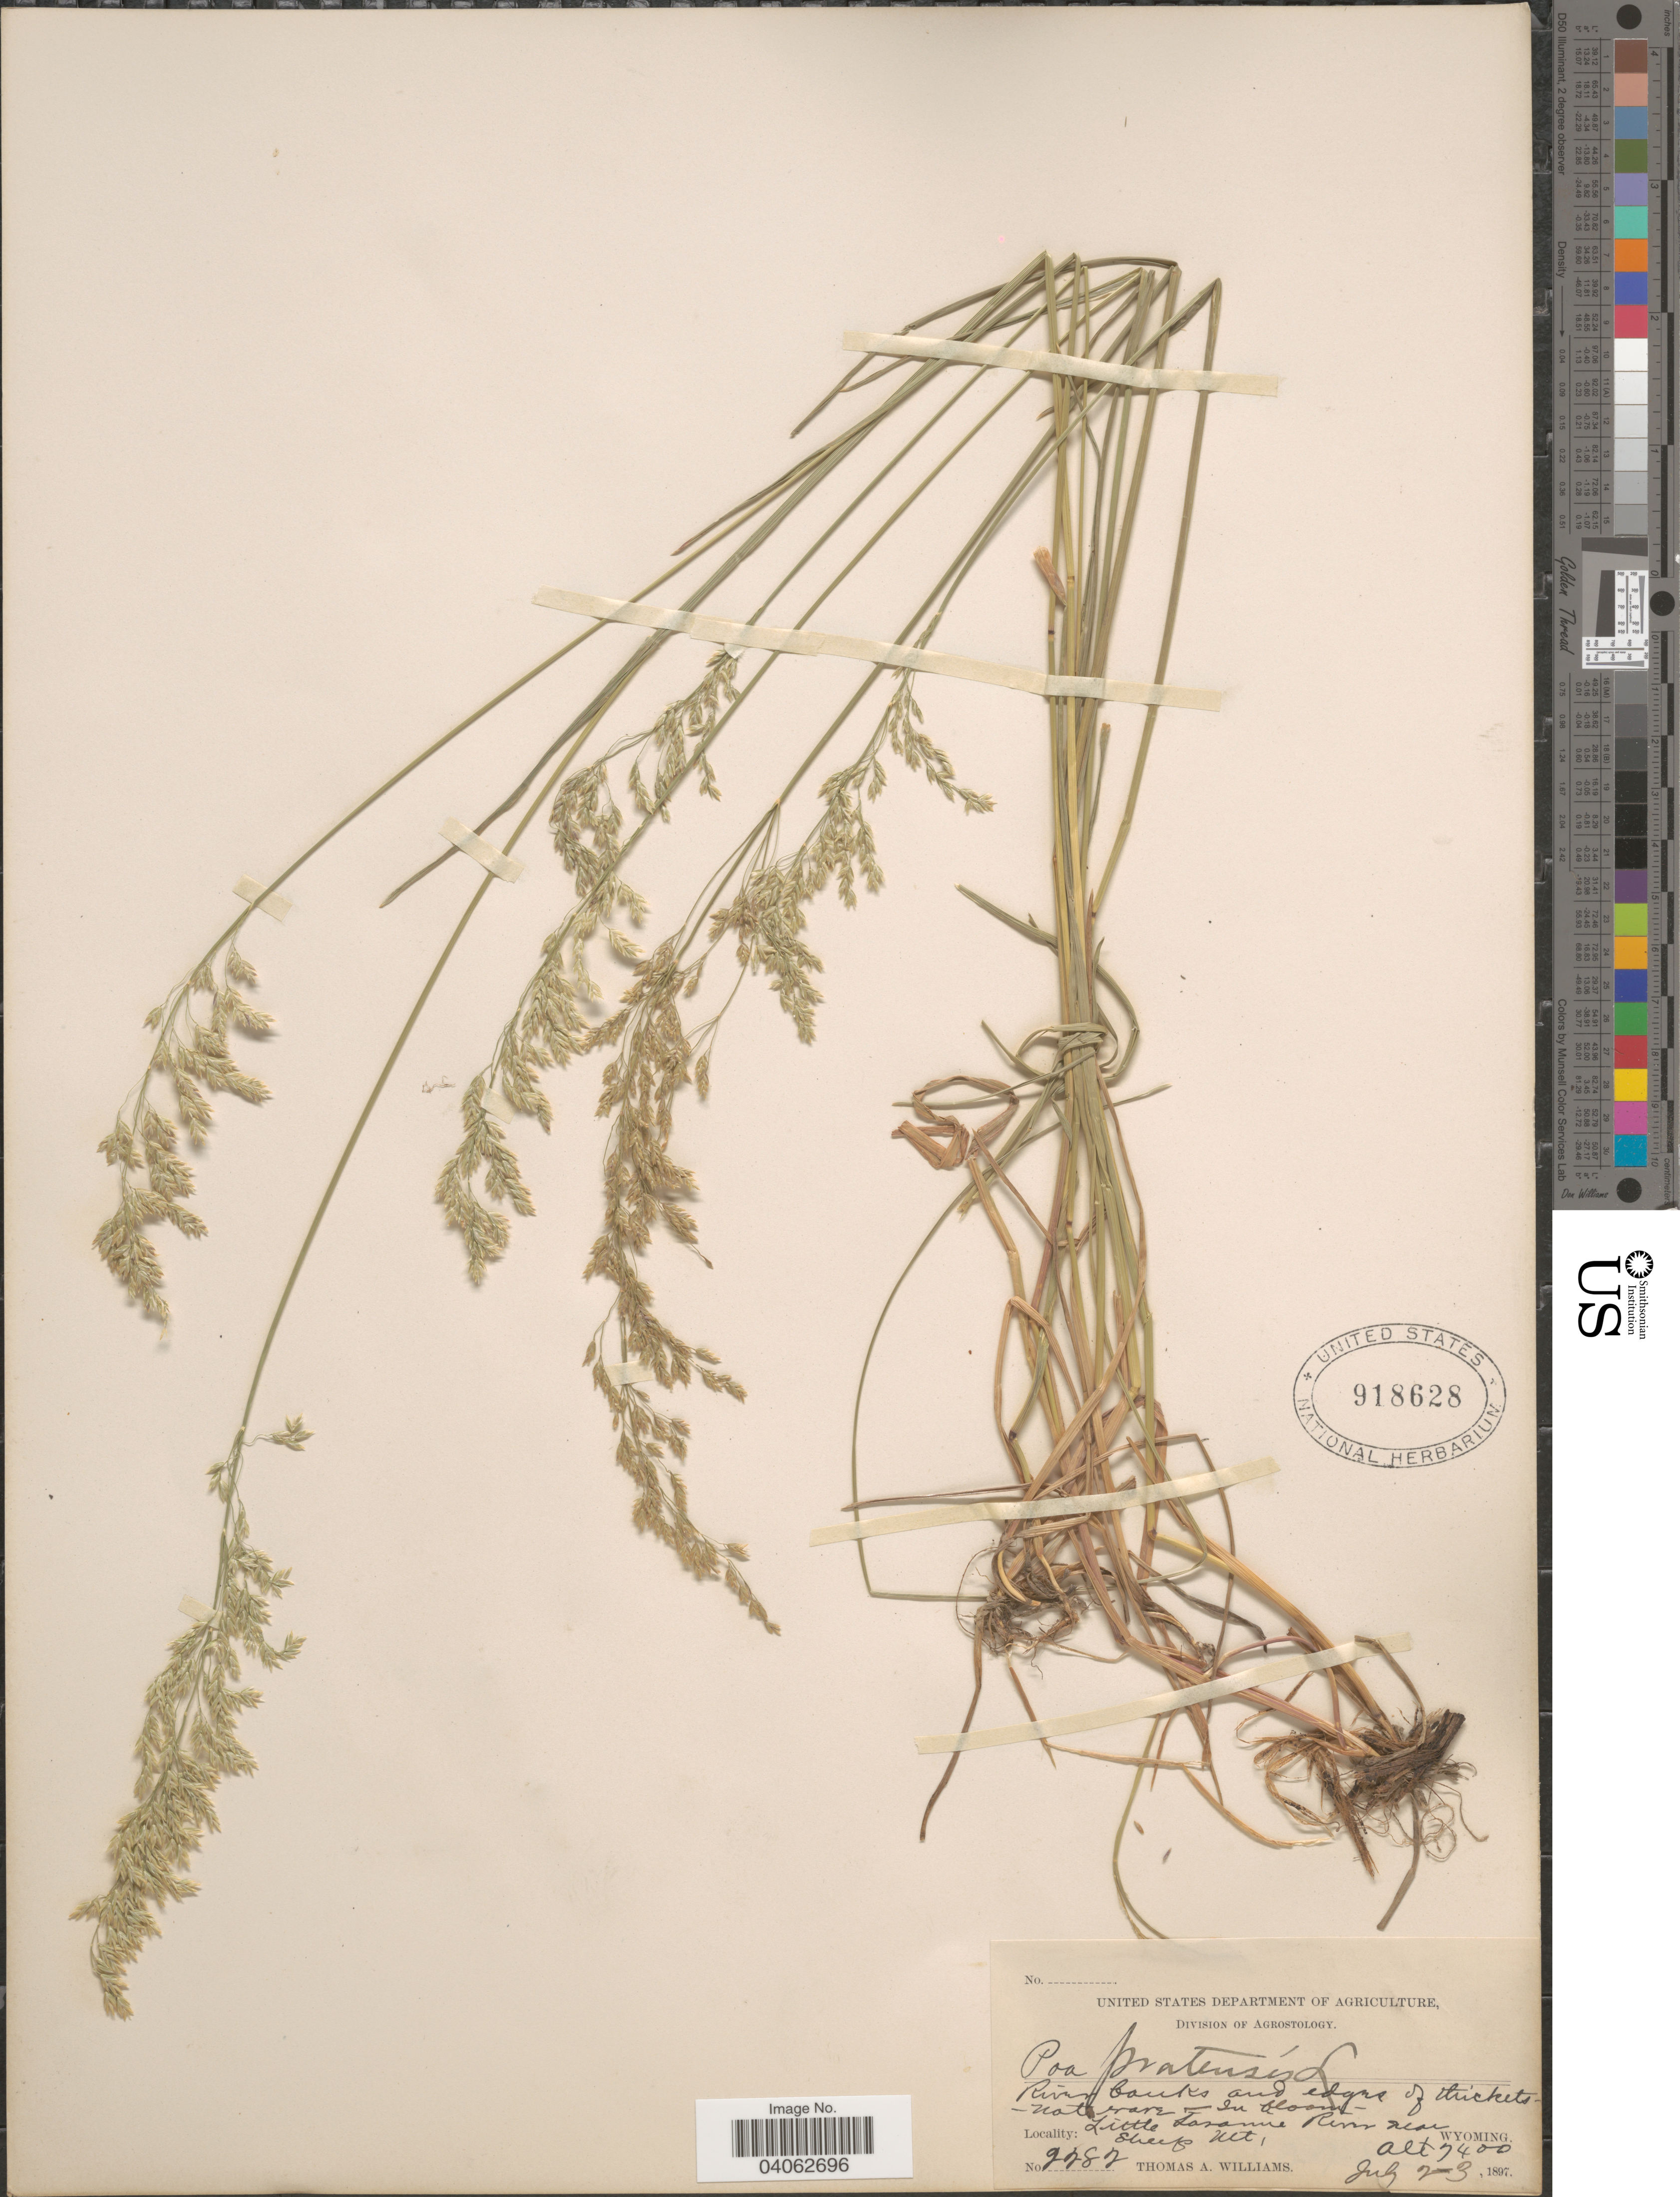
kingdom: Plantae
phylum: Tracheophyta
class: Liliopsida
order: Poales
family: Poaceae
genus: Poa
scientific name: Poa pratensis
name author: L.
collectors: T. A. Williams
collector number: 2282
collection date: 1897-07-23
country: United States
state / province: Wyoming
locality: Little Laramie River near Sheep Mt.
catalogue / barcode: US 918628